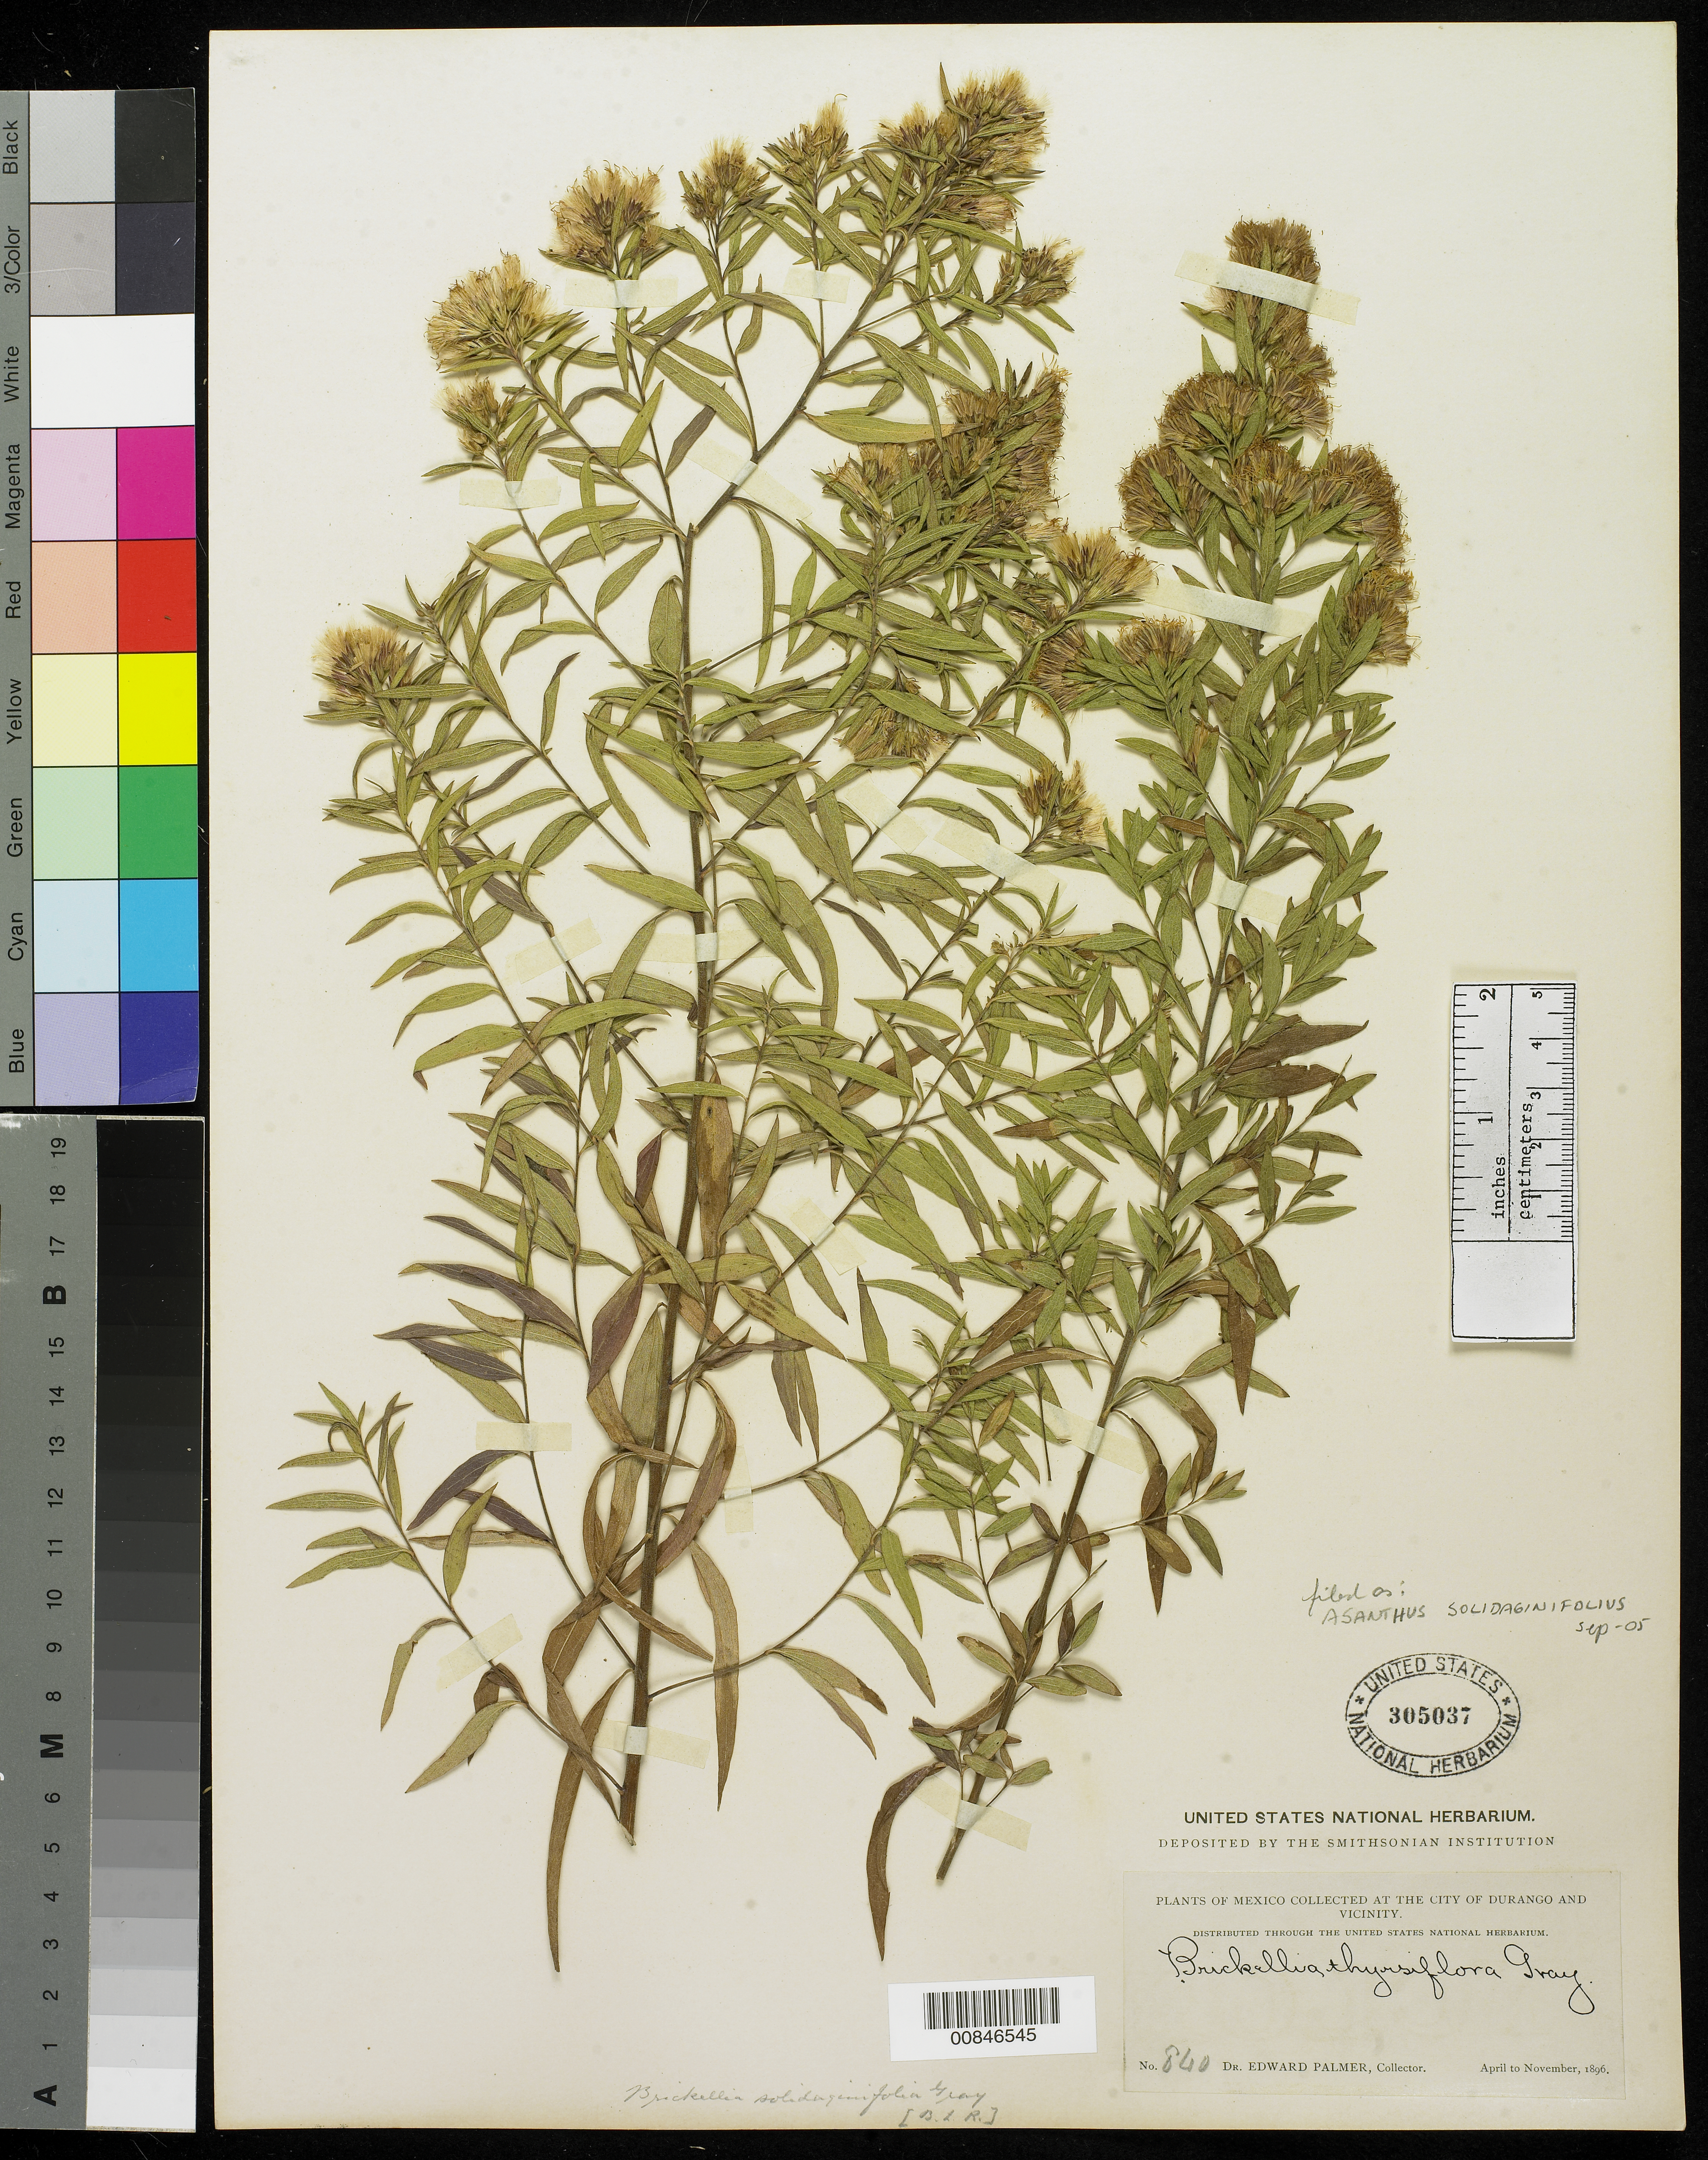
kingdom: Plantae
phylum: Tracheophyta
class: Magnoliopsida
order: Asterales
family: Asteraceae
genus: Asanthus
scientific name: Asanthus solidaginifolius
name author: (A. Gray) R.M. King & H. Rob.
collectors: E. Palmer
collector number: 840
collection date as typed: Apr 1896 to -- Nov 1896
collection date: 1896-04/1896-11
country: Mexico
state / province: Durango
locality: City of Durango and vicinity.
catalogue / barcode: US 305037